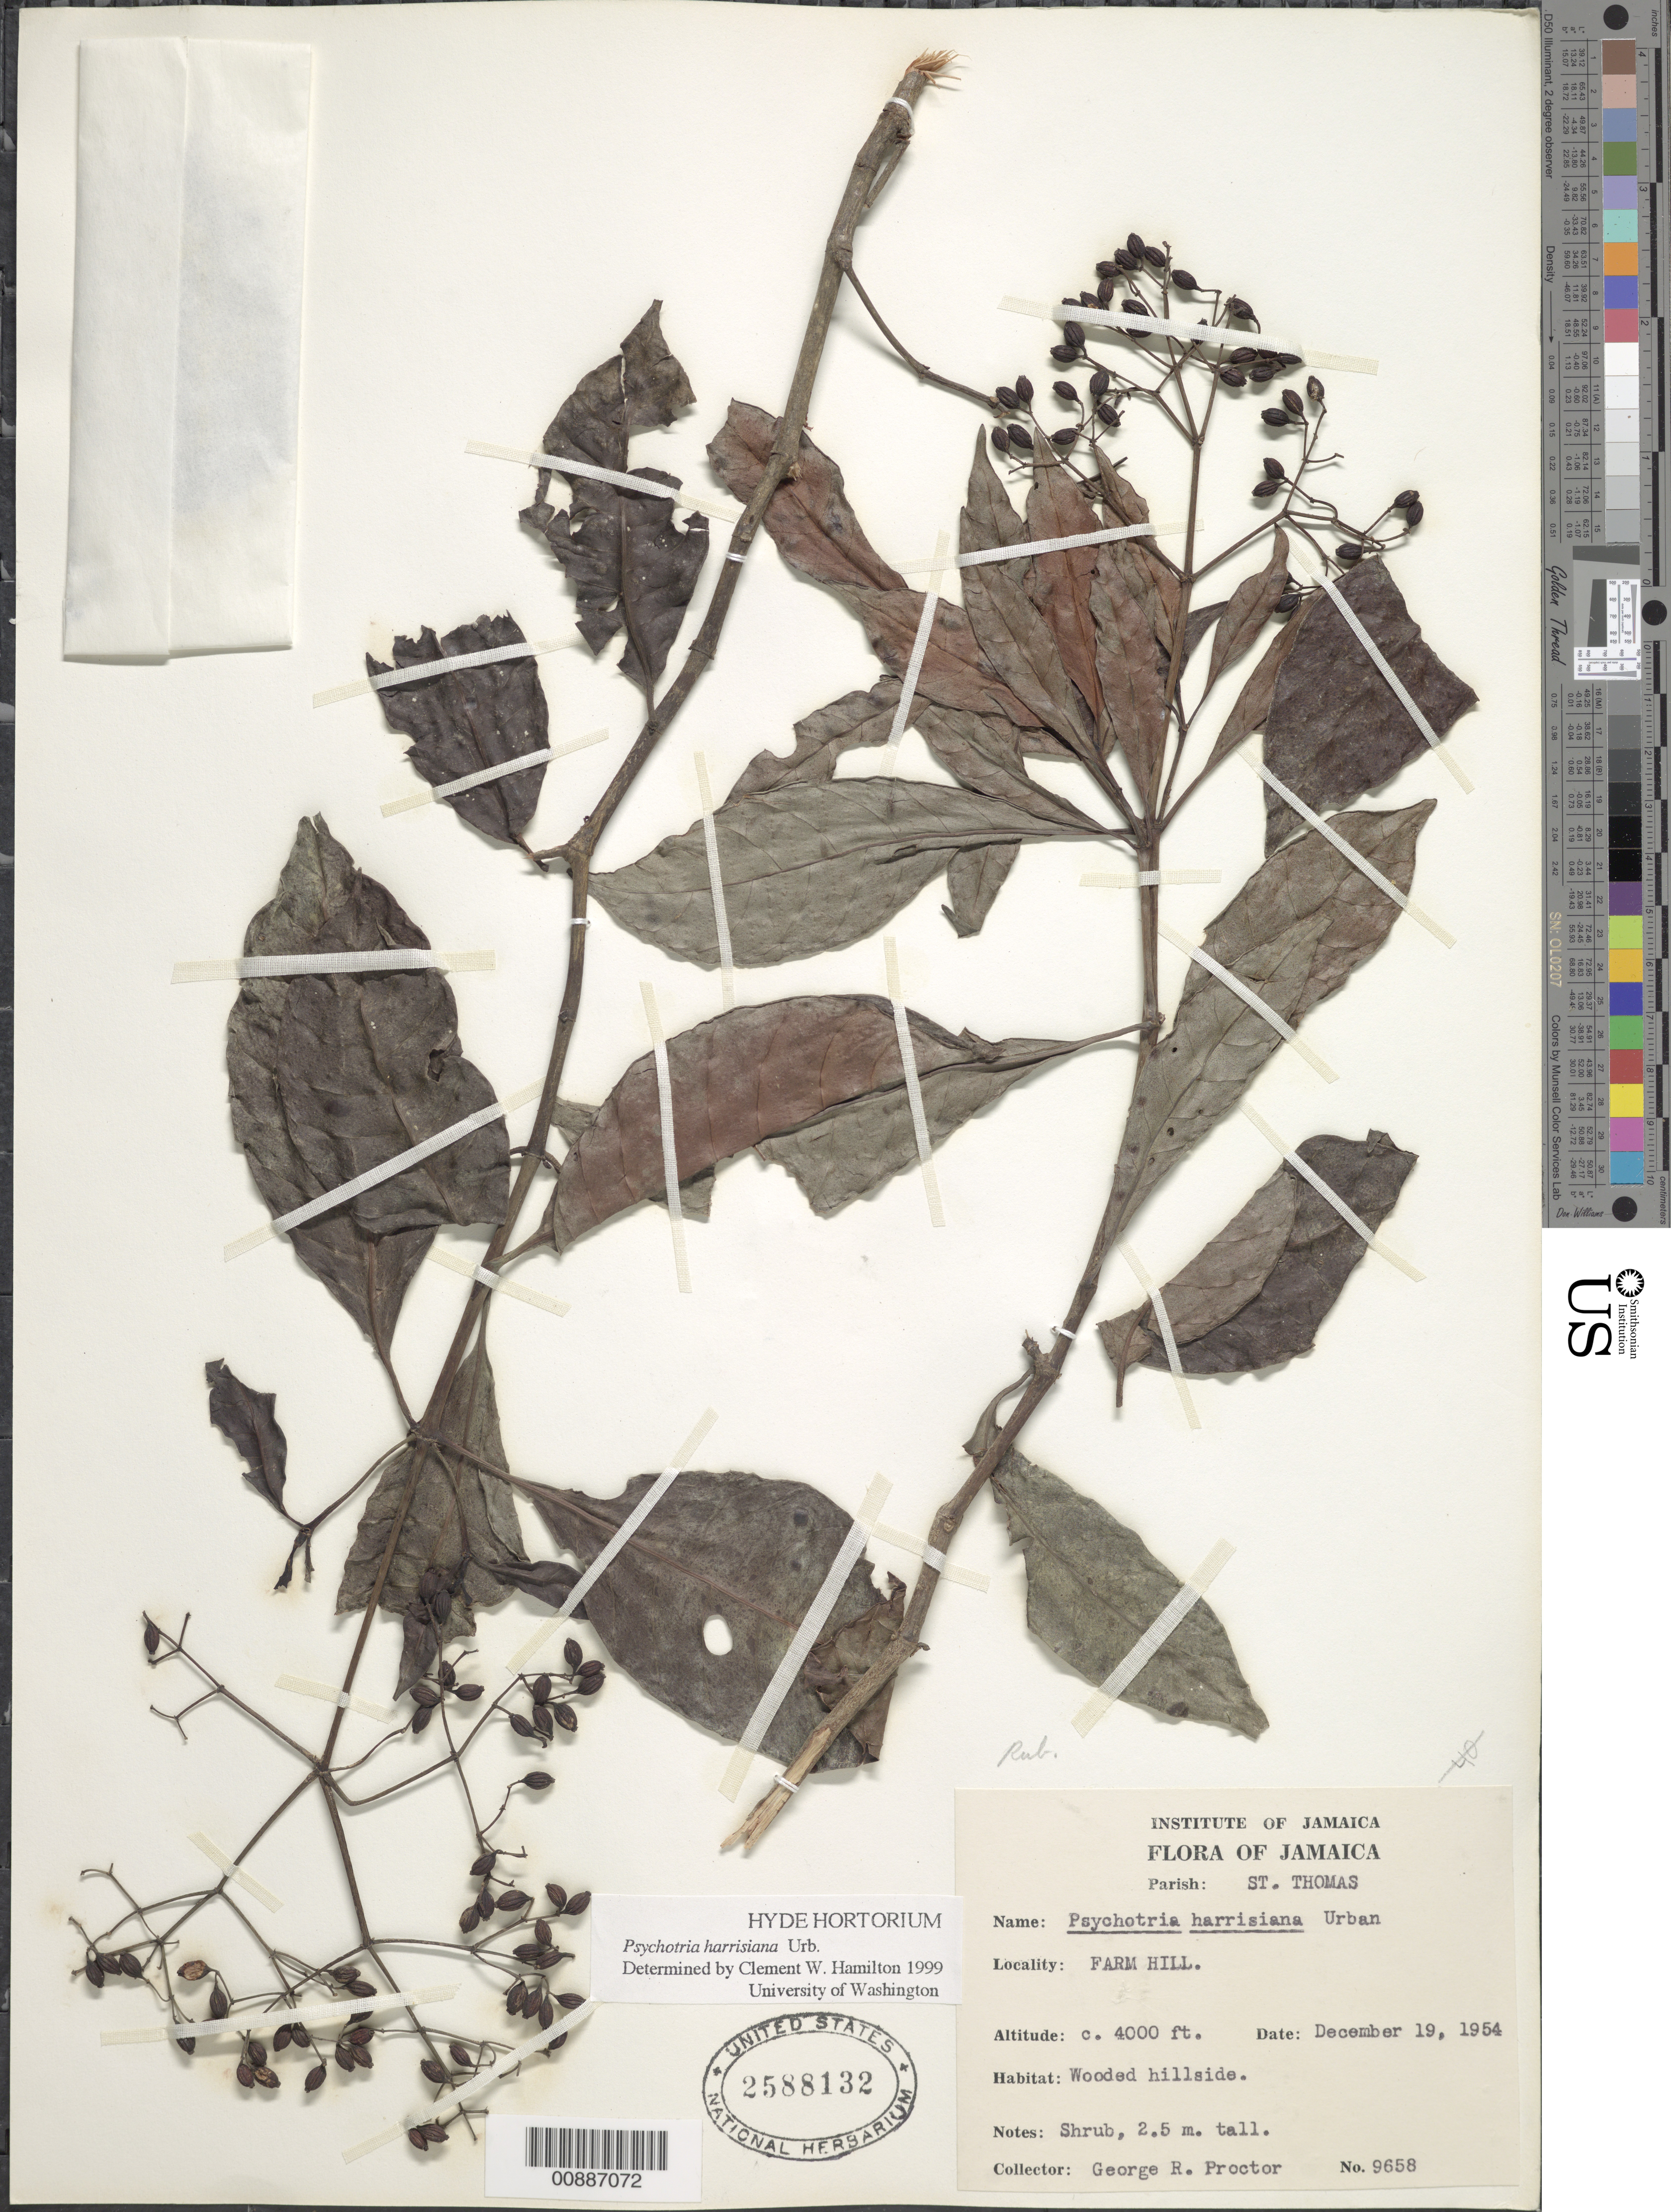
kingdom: Plantae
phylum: Tracheophyta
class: Magnoliopsida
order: Gentianales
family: Rubiaceae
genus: Psychotria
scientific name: Psychotria sloanei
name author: Urb.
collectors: G. R. Proctor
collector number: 9658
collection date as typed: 19 Dec 1954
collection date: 1954-12-19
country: Jamaica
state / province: Saint Thomas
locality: Farm Hill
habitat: Wooded hillside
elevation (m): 1219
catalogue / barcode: US 2588132